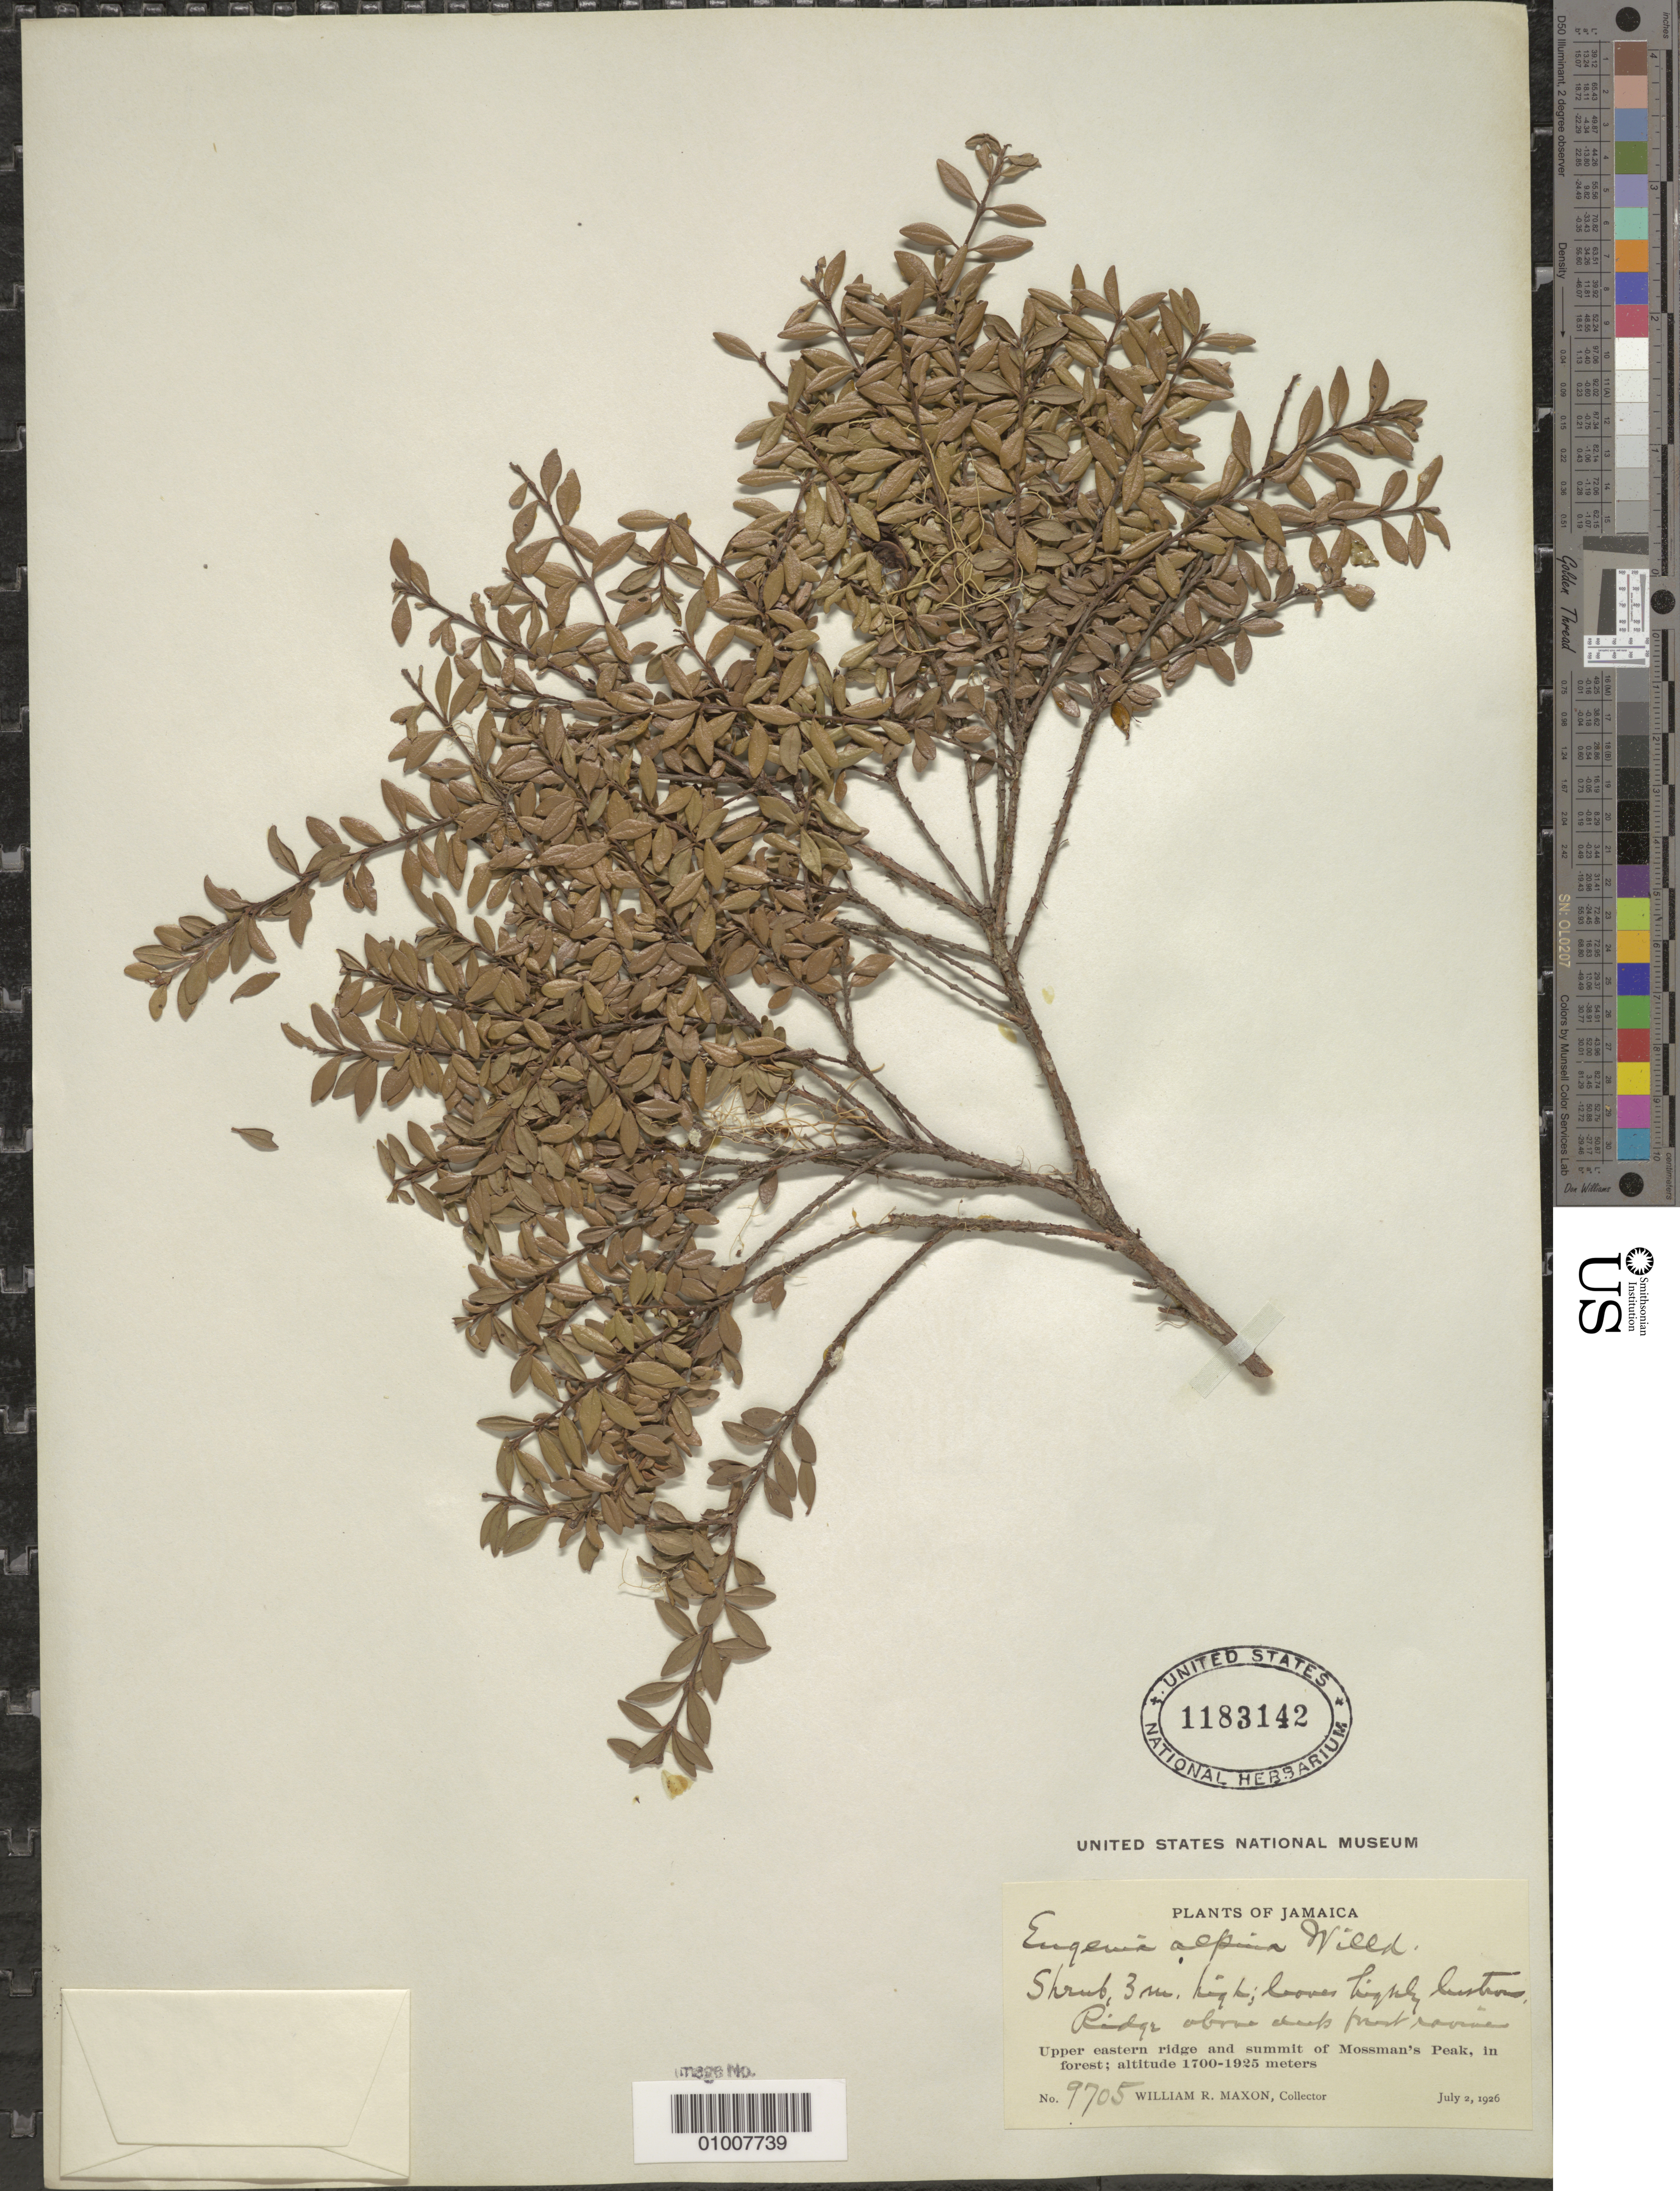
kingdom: Plantae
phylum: Tracheophyta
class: Magnoliopsida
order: Myrtales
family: Myrtaceae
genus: Eugenia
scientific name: Eugenia alpina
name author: (Sw.) Willd.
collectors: W. R. Maxon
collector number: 9705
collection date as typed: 02 Jul 1926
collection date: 1926-07-02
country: Jamaica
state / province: Portland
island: Jamaica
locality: Upper eastern ridge and summit of Mossman's Peak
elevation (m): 1700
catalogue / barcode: US 1183142